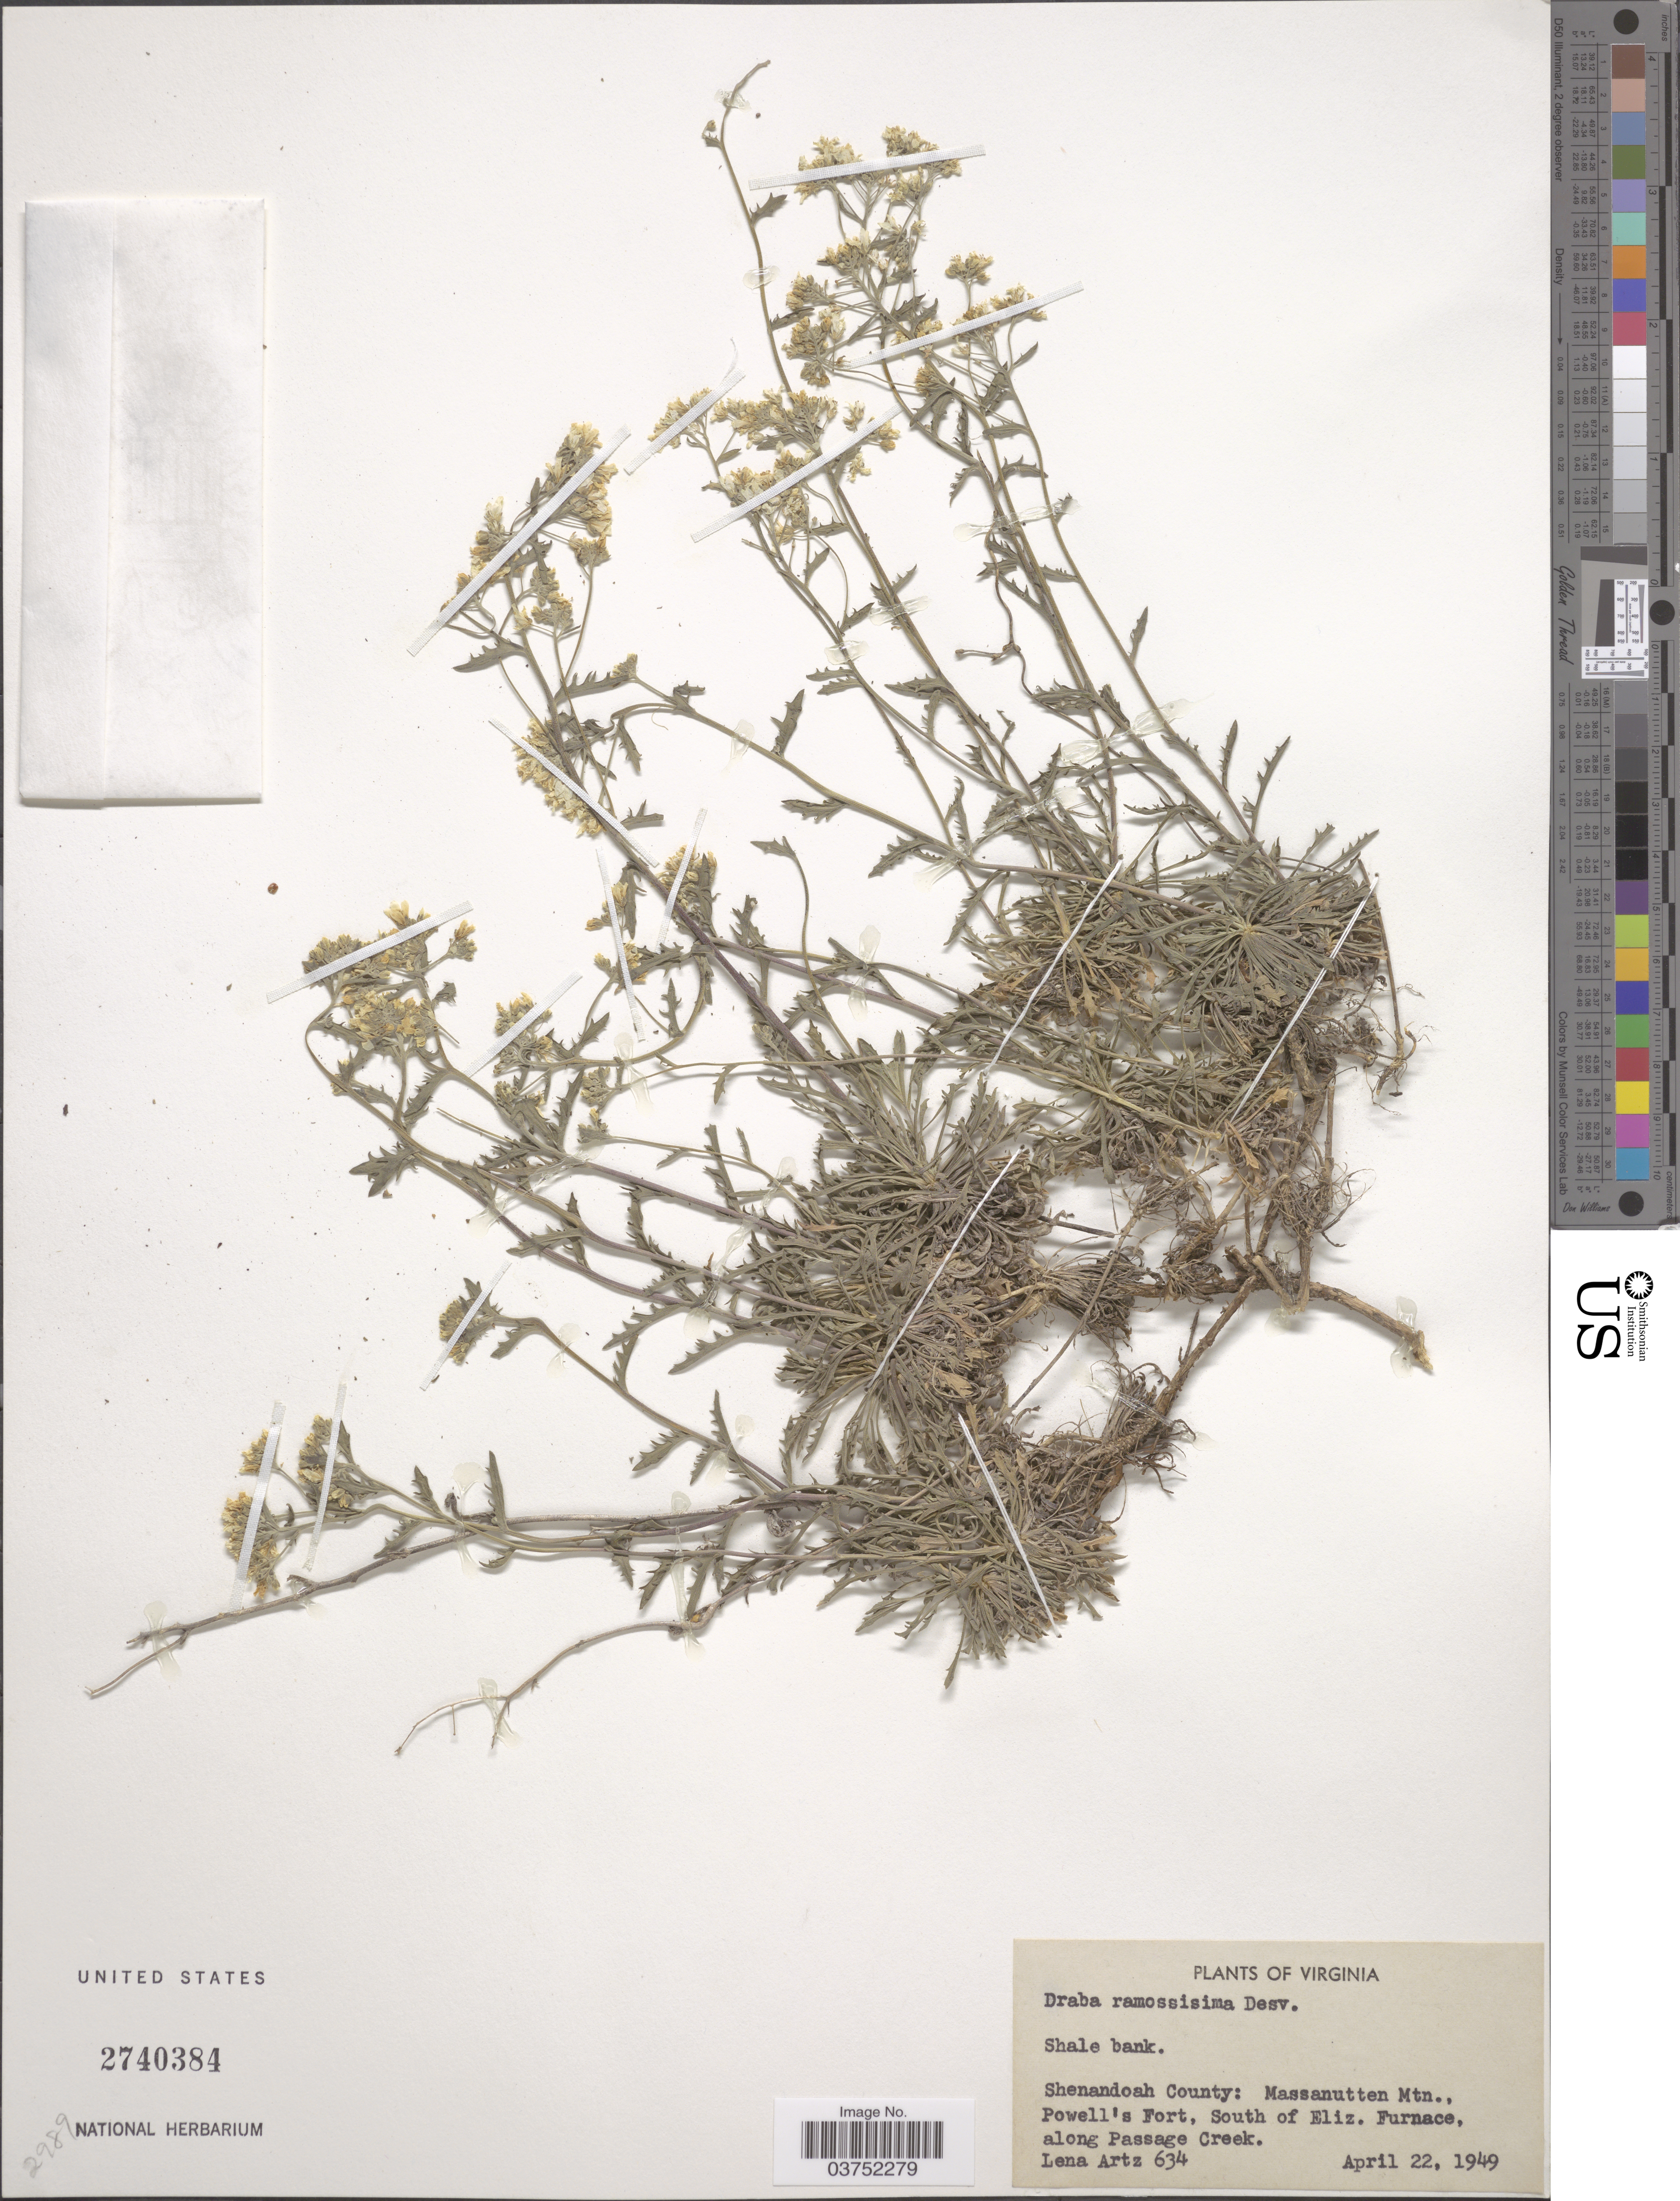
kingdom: Plantae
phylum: Tracheophyta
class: Magnoliopsida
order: Brassicales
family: Brassicaceae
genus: Draba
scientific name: Draba ramosissima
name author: Desv.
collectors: L. Artz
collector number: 634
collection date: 1949-04-22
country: United States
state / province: Virginia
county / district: Shenandoah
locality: Shale bank, Shenandoah County;; Massanutten Mtn., Powell's Fort, South of Eliz. Furnace along Passage Creek.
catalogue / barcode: US 2740384